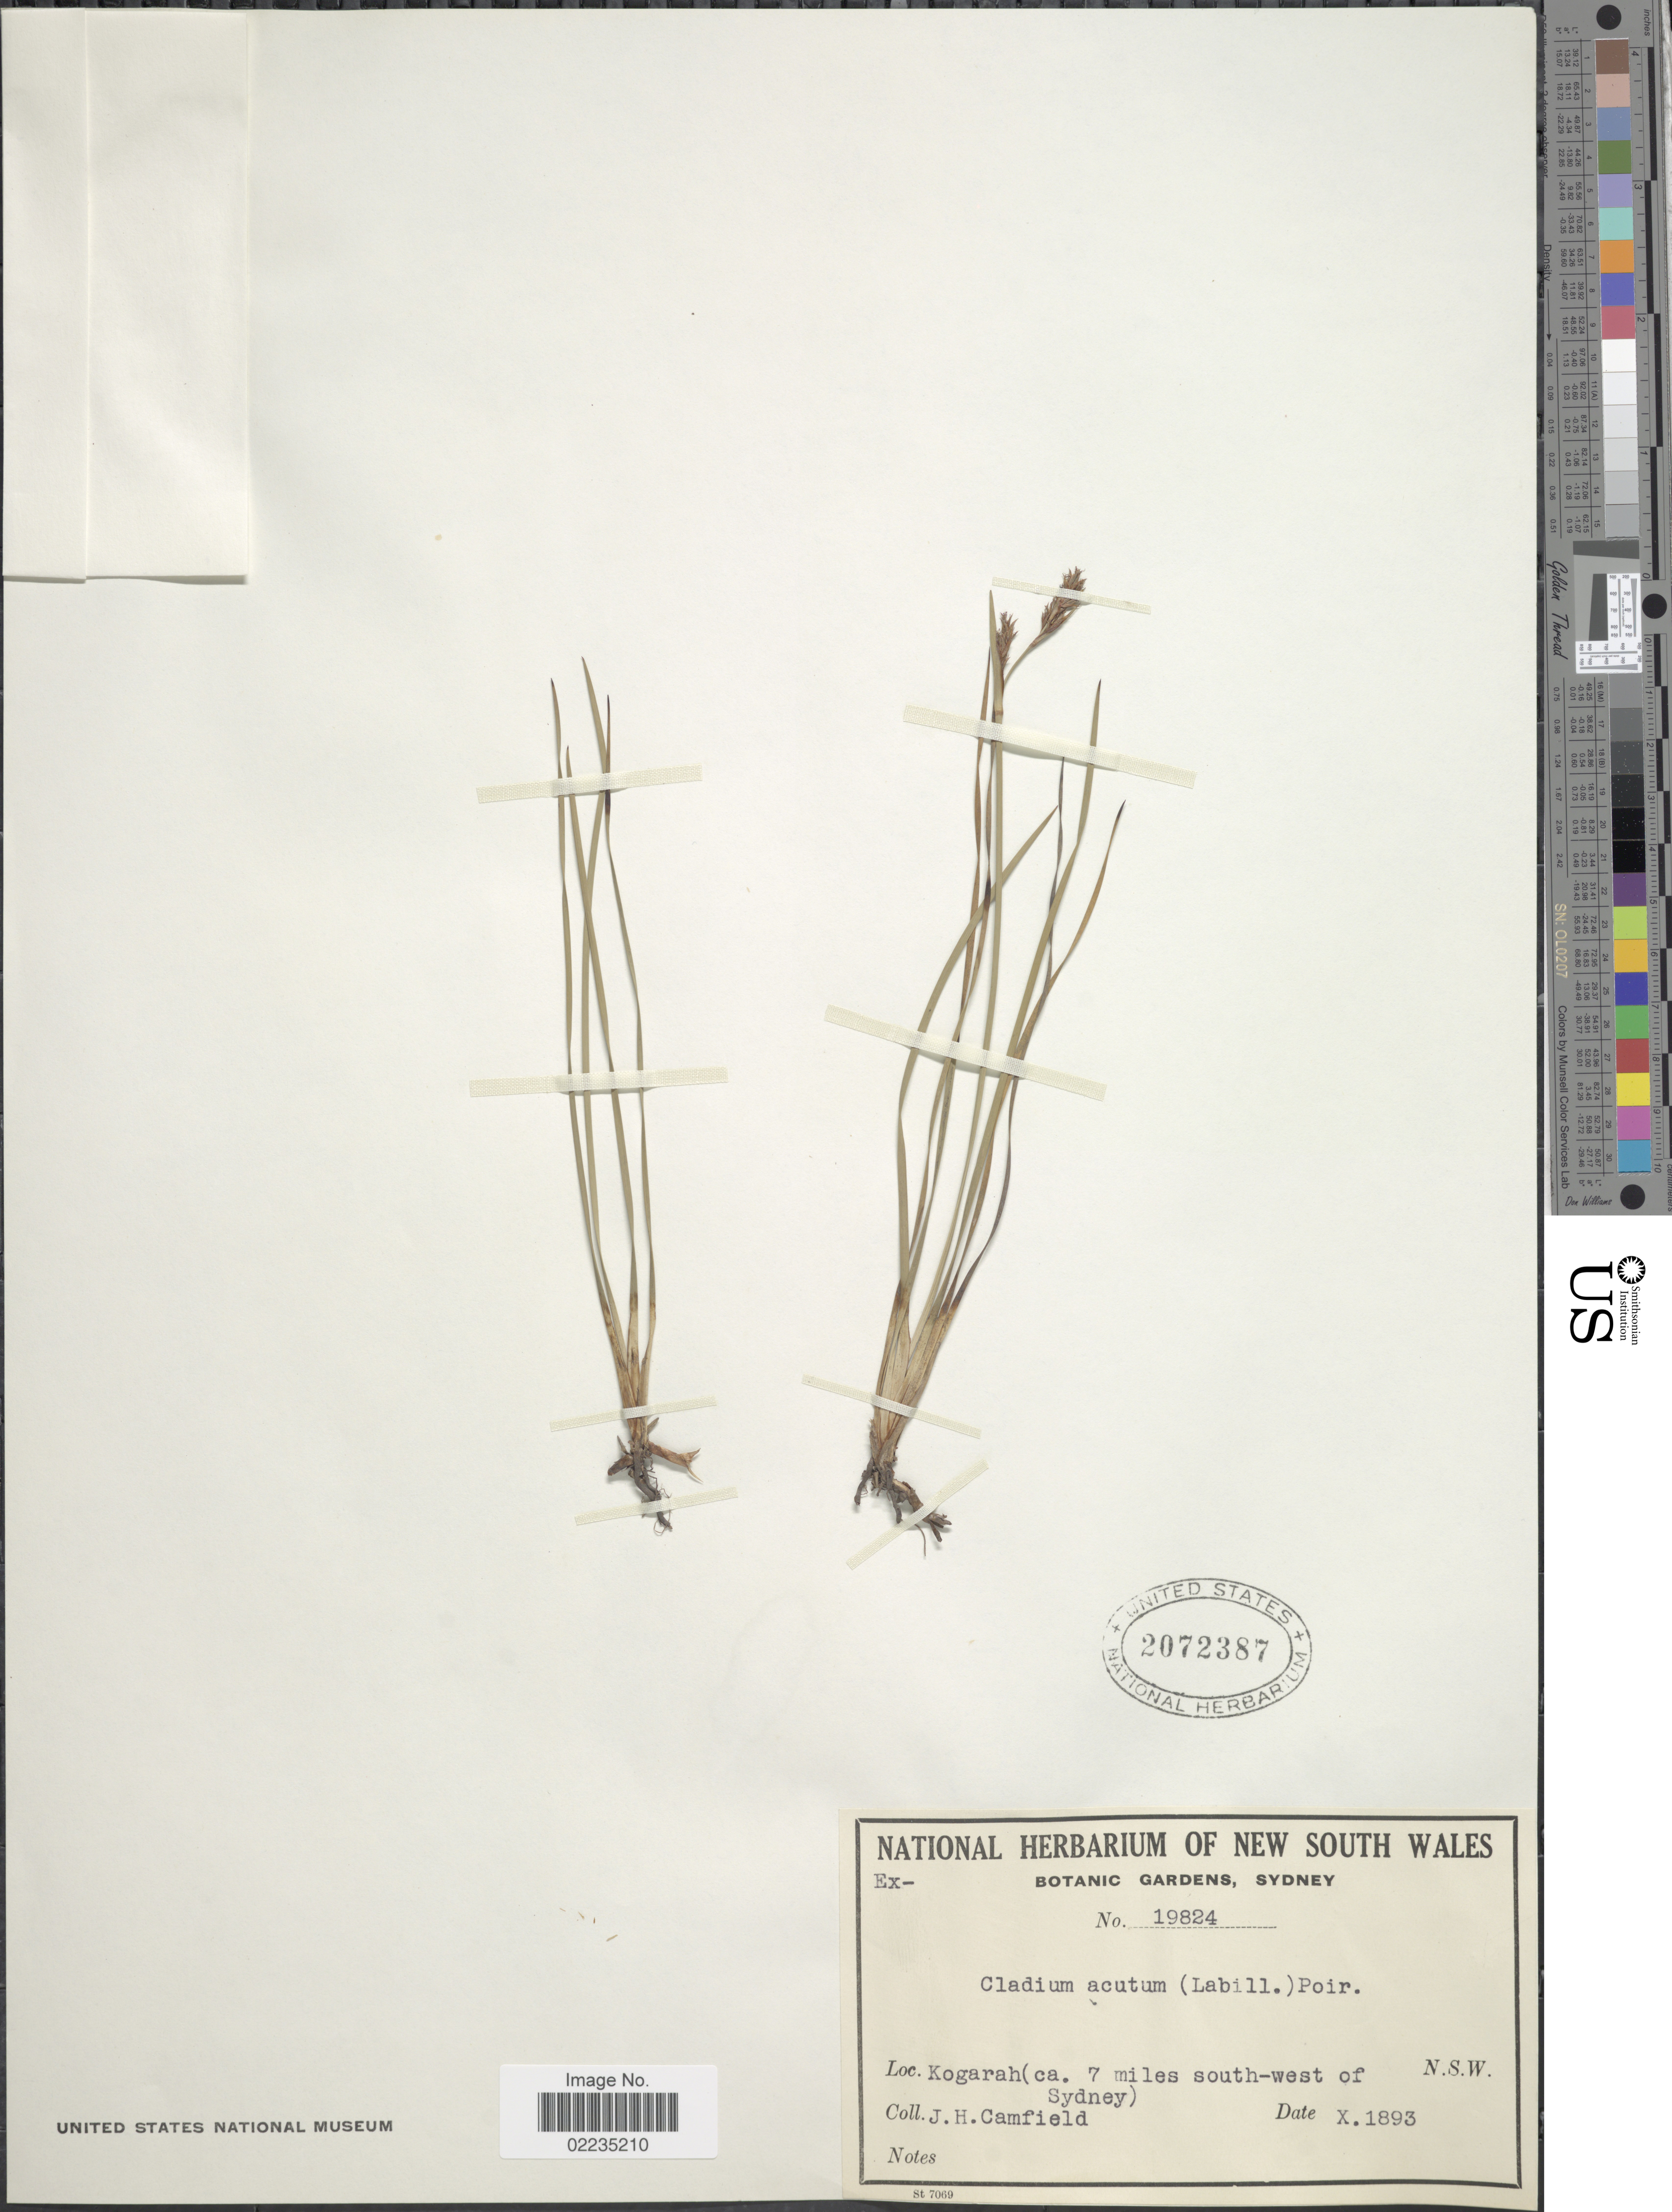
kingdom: Plantae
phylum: Tracheophyta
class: Liliopsida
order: Poales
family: Cyperaceae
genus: Machaerina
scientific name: Machaerina acuta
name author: (Labill.) J. Kern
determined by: Strong, Mark T., (BOT), Smithsonian Institution - National Museum of Natural History (UNITED STATES)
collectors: J. Camfield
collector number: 19824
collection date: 1893-10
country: Australia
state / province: New South Wales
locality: Kogarah (7 miles south-west of Sydney) N.S.W.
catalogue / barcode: US 2072387